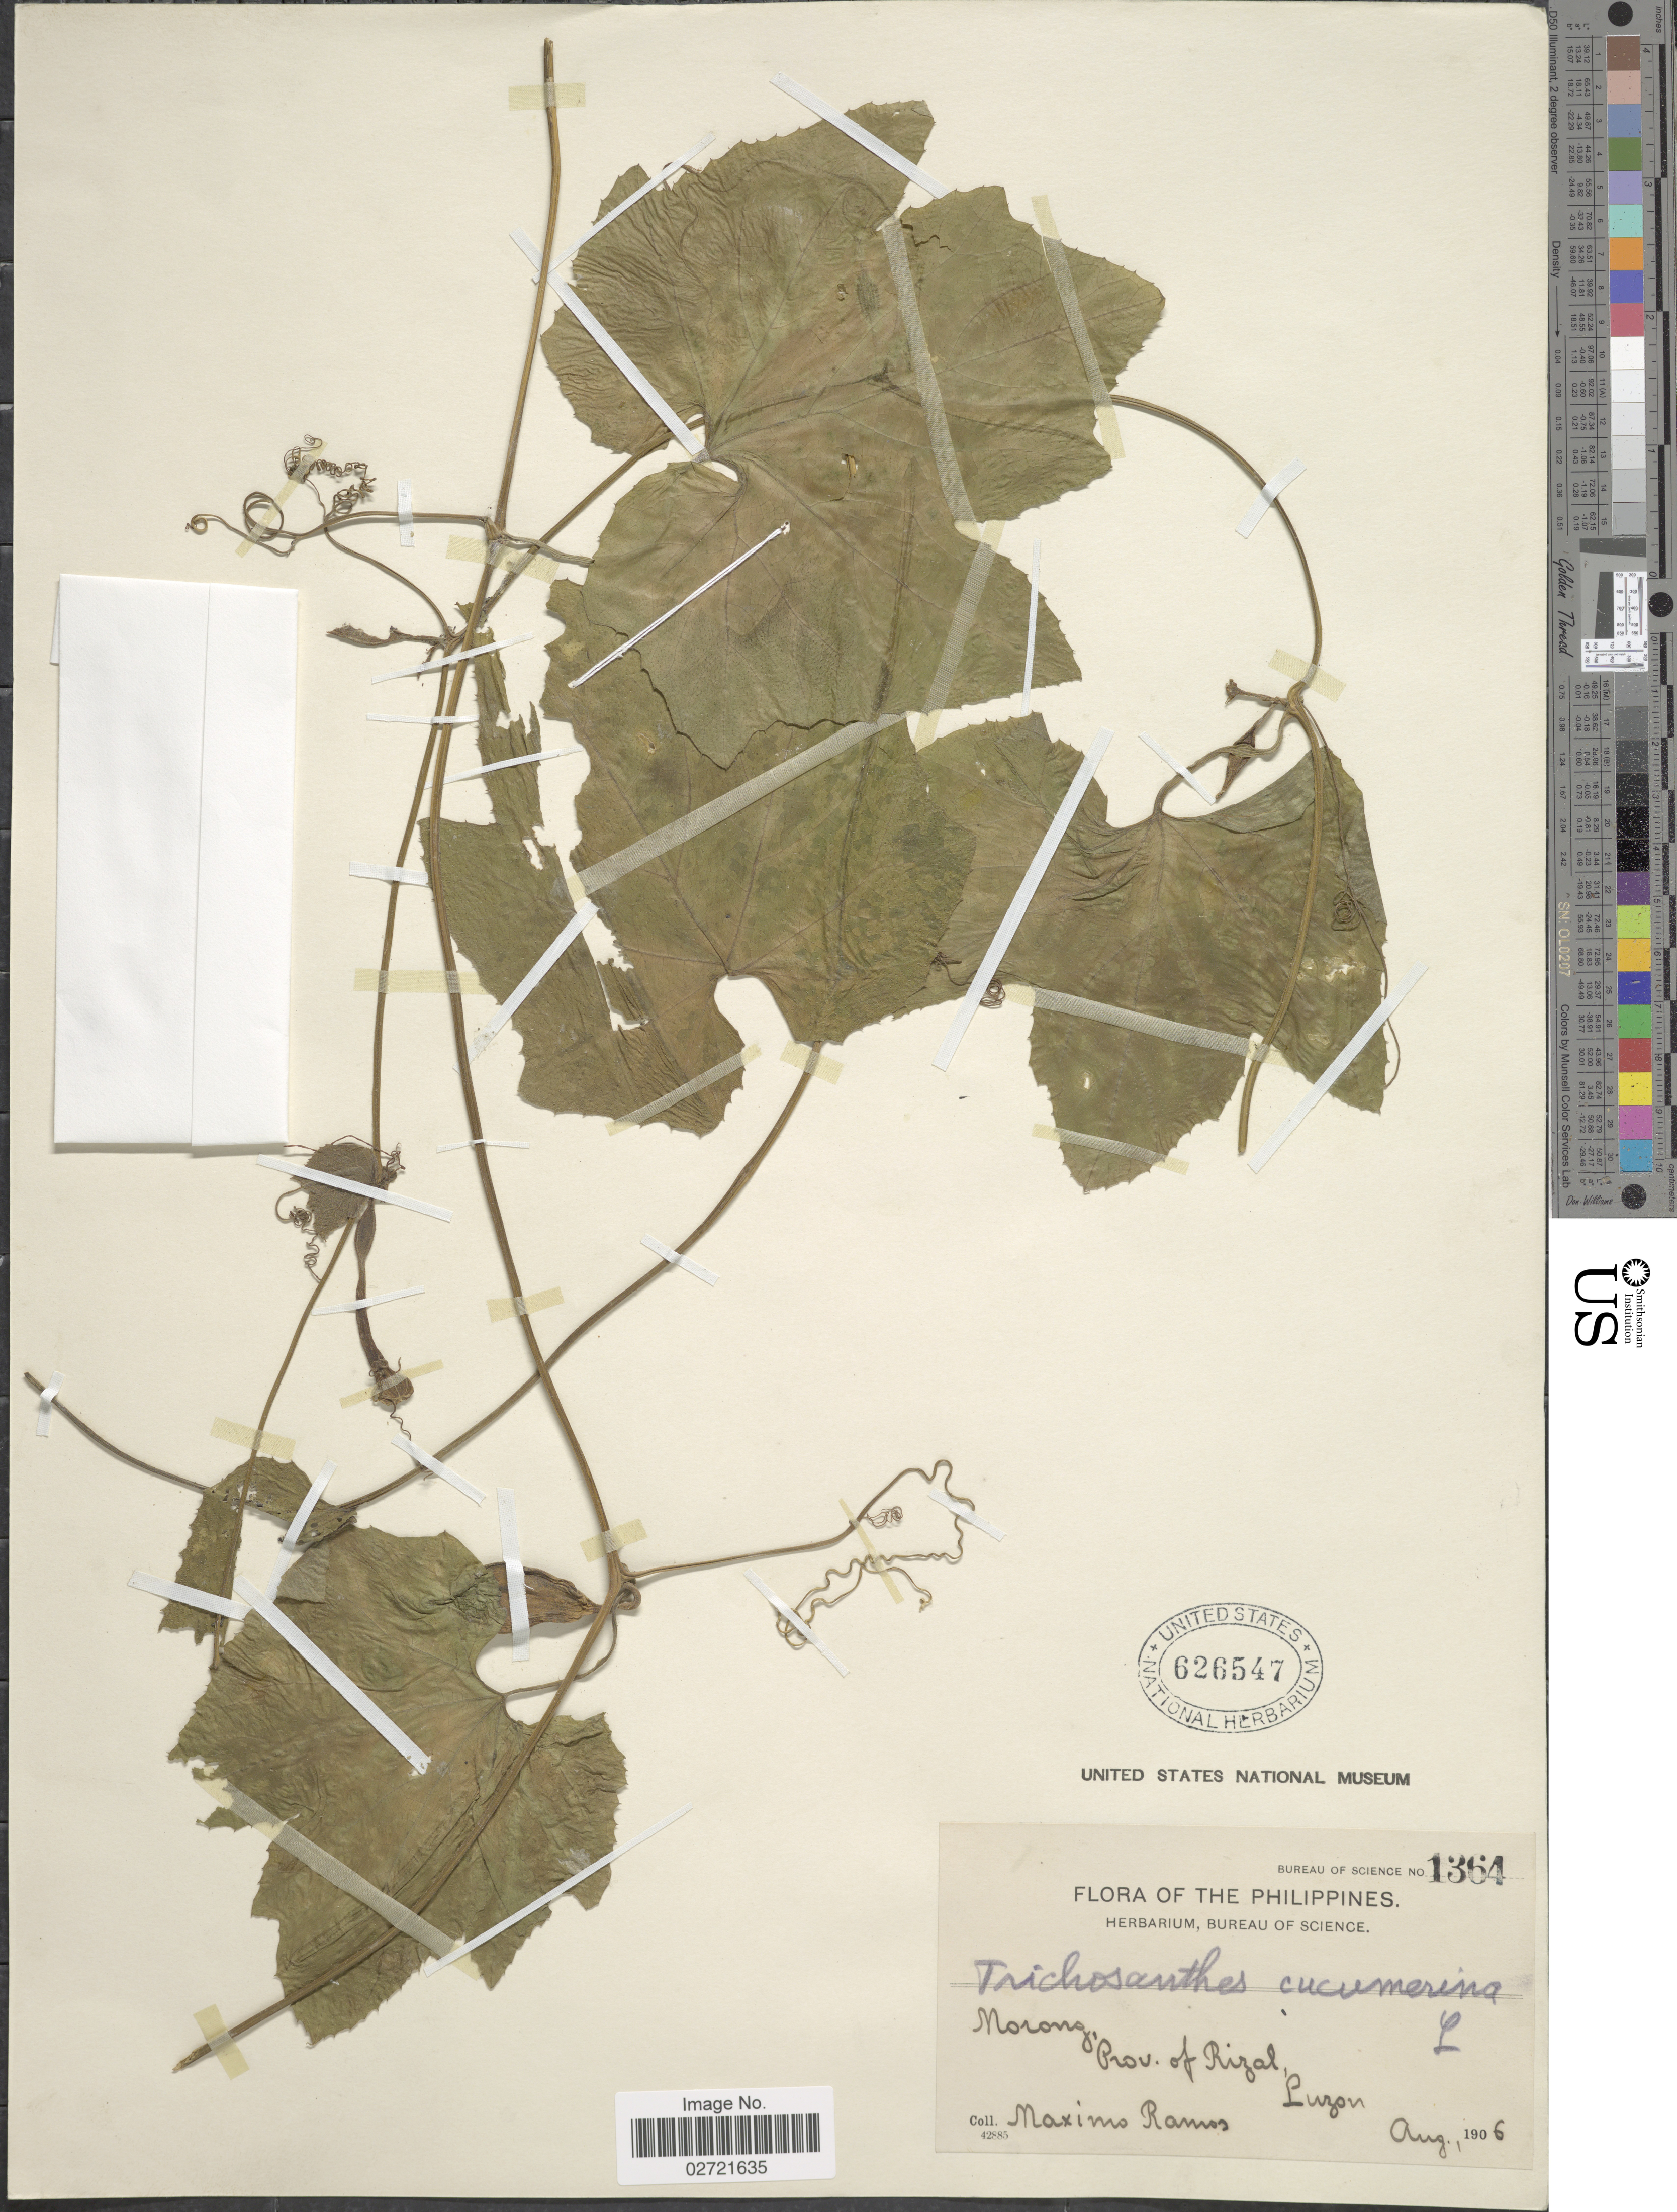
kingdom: Plantae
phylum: Tracheophyta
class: Magnoliopsida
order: Cucurbitales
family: Cucurbitaceae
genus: Trichosanthes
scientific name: Trichosanthes cucumerina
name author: L.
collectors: M. Ramos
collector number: Bureau of Science 1364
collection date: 1906-08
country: Philippines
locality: Morong, Prov. of Rizal, Luzon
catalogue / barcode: US 626547